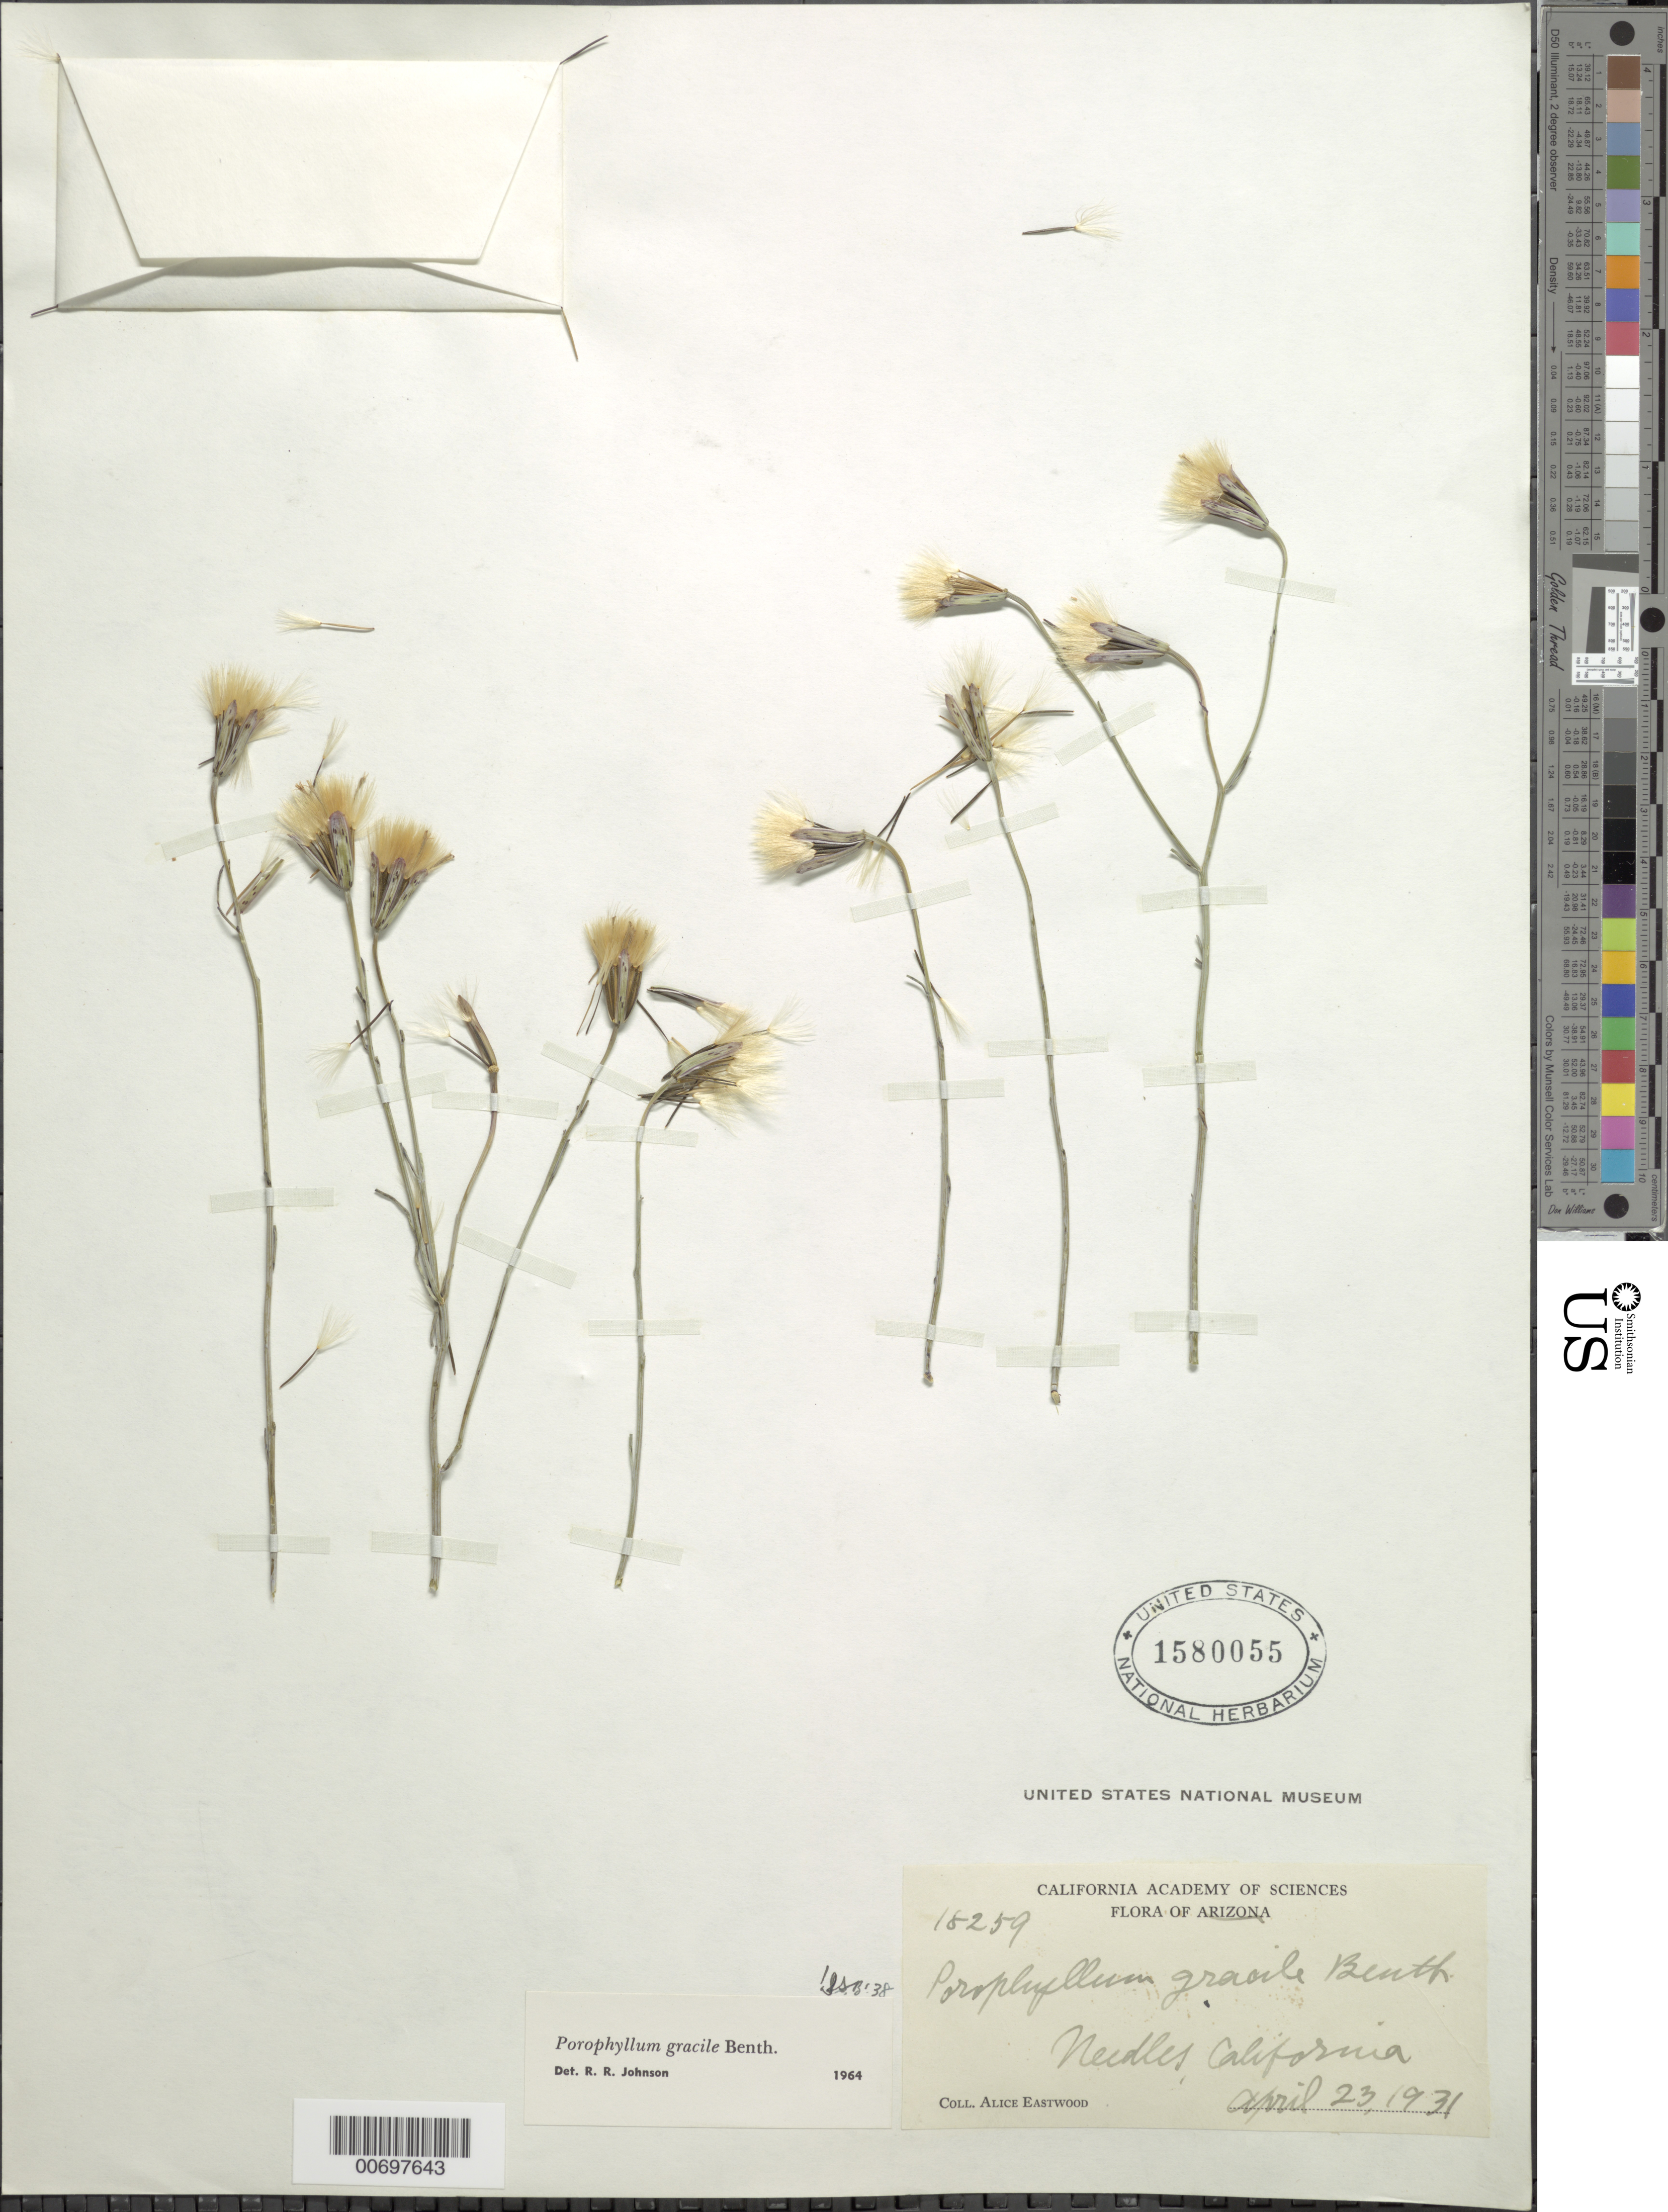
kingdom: Plantae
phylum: Tracheophyta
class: Magnoliopsida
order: Asterales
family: Asteraceae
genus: Porophyllum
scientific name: Porophyllum gracile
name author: Benth.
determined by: Johnson, R. R.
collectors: A. Eastwood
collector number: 18259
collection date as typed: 23 Apr 1931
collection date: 1931-04-23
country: United States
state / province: California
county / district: San Bernardino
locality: Needles.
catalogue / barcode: US 1580055